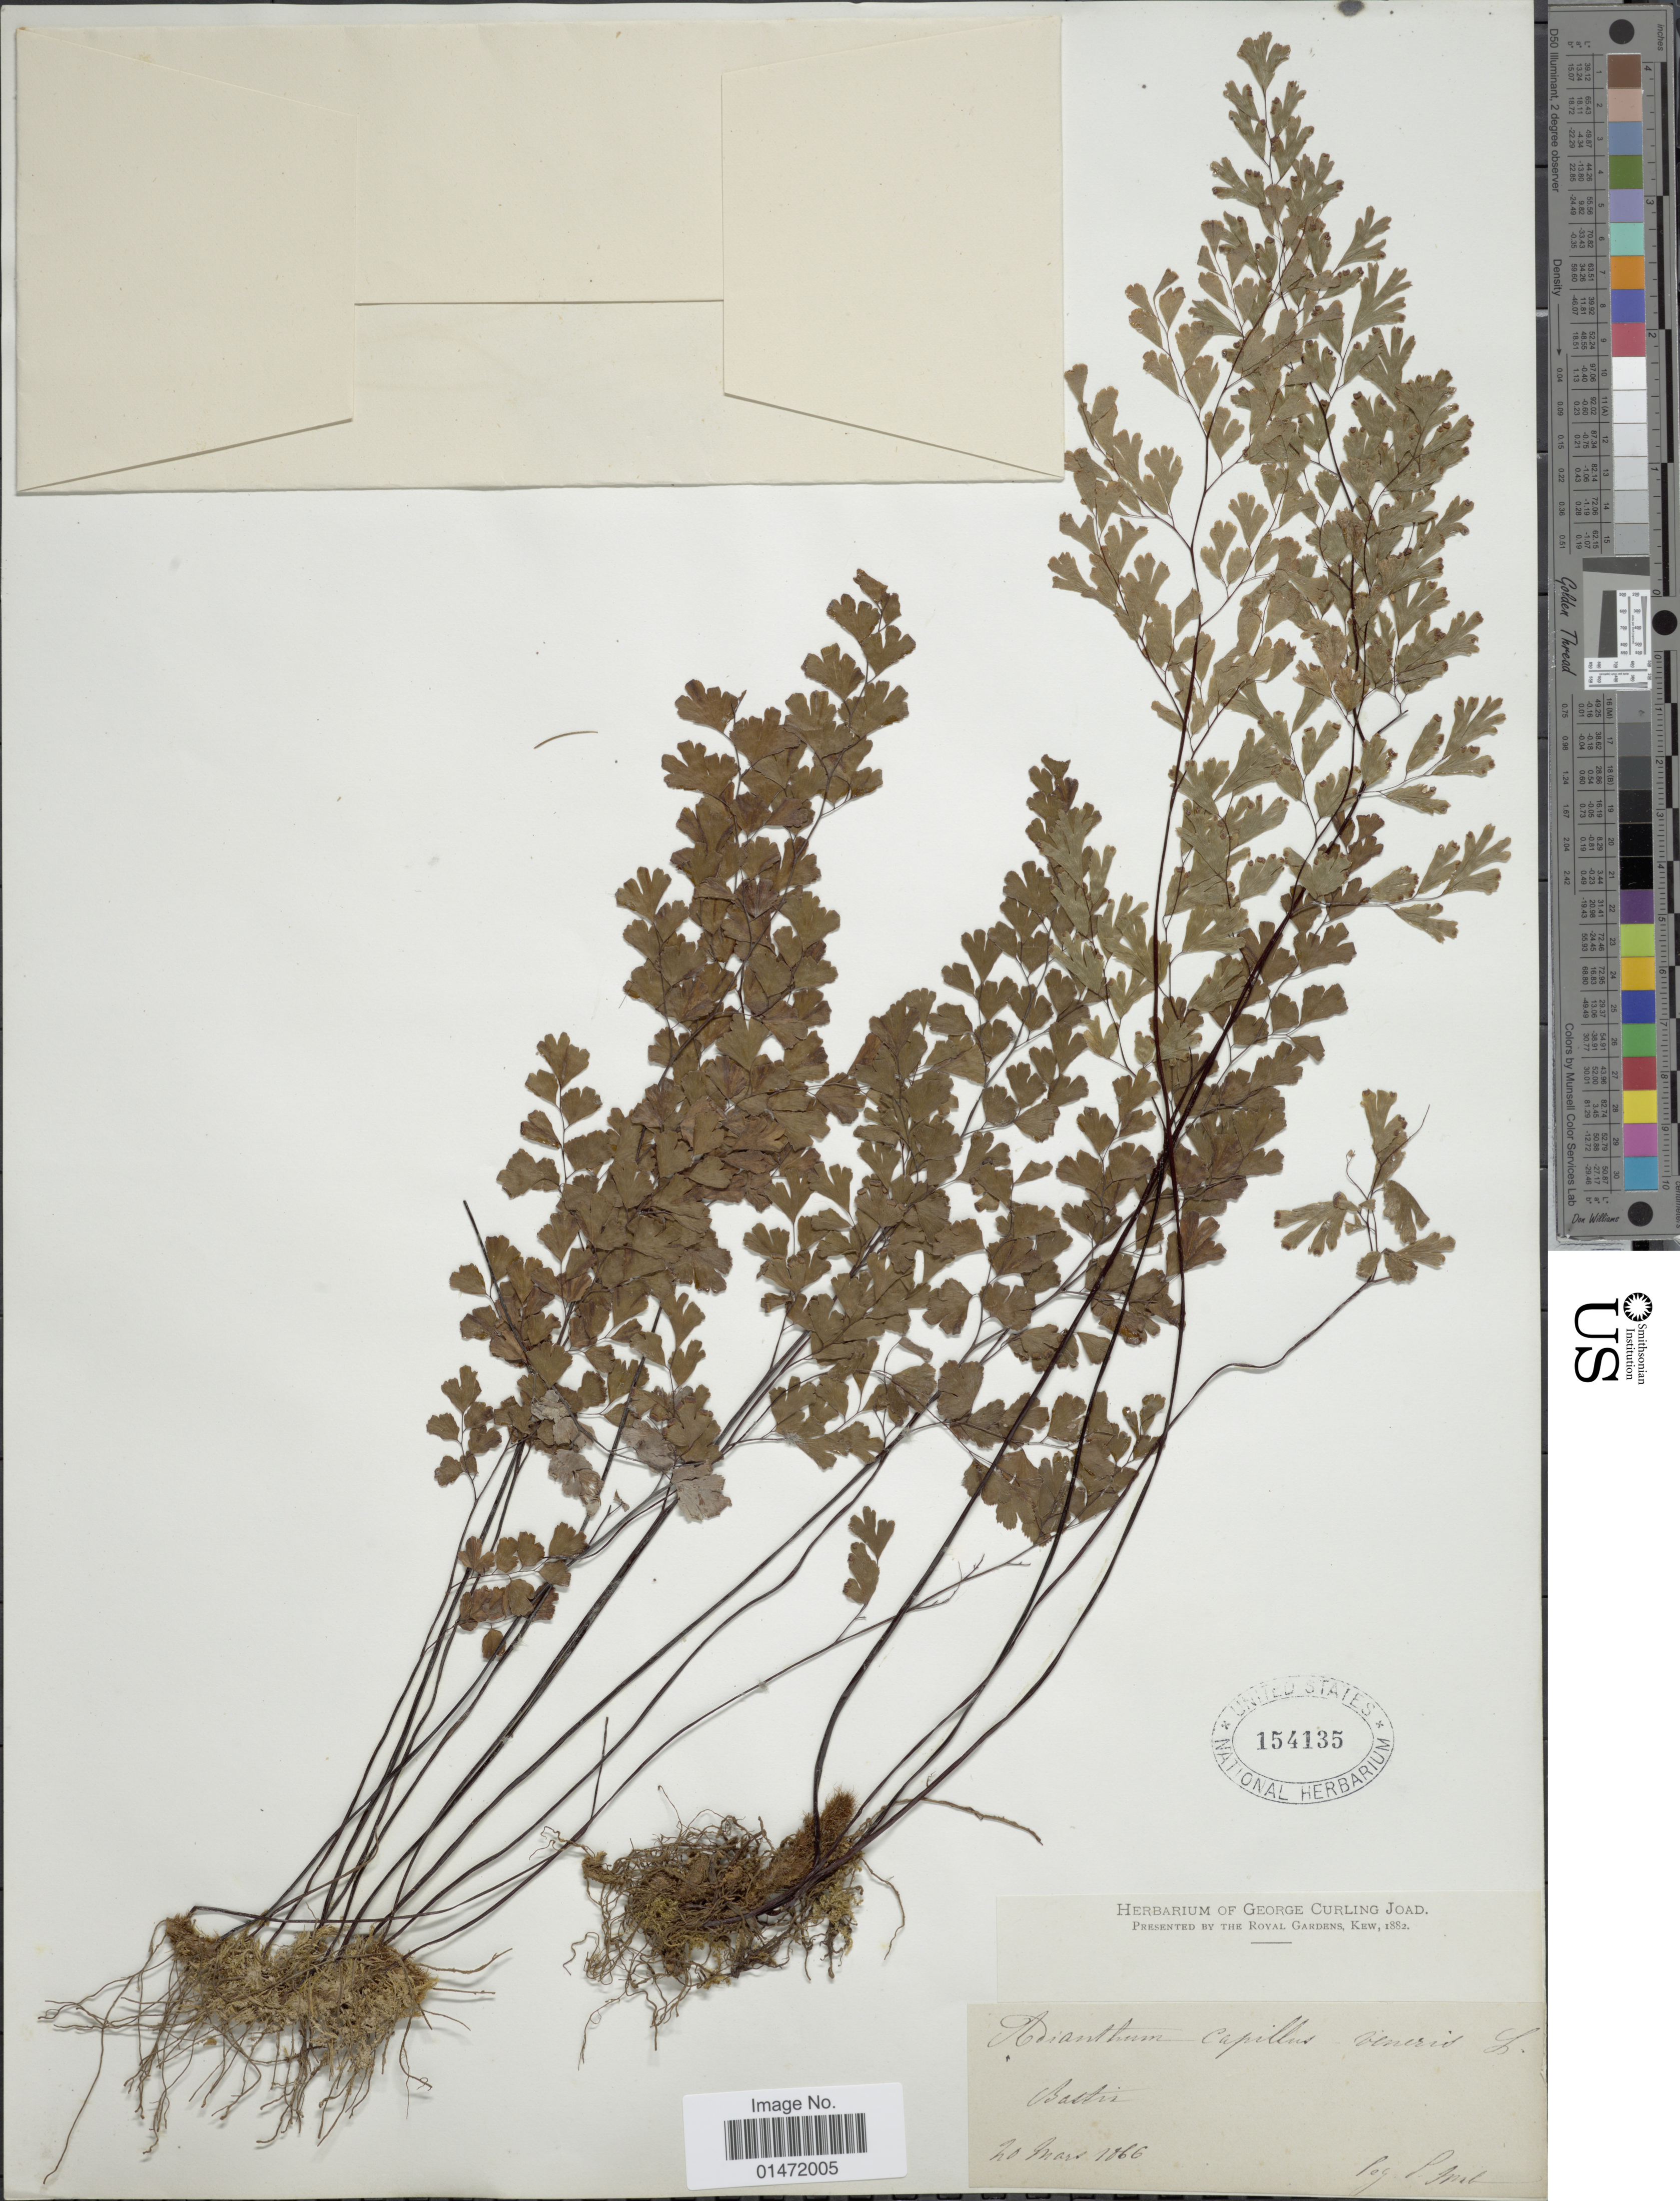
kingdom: Plantae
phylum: Tracheophyta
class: Polypodiopsida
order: Polypodiales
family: Pteridaceae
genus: Adiantum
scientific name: Adiantum capillus-veneris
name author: L.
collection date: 1866-03-20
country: France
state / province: Corsica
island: Corse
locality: Bastis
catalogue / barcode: US 154135